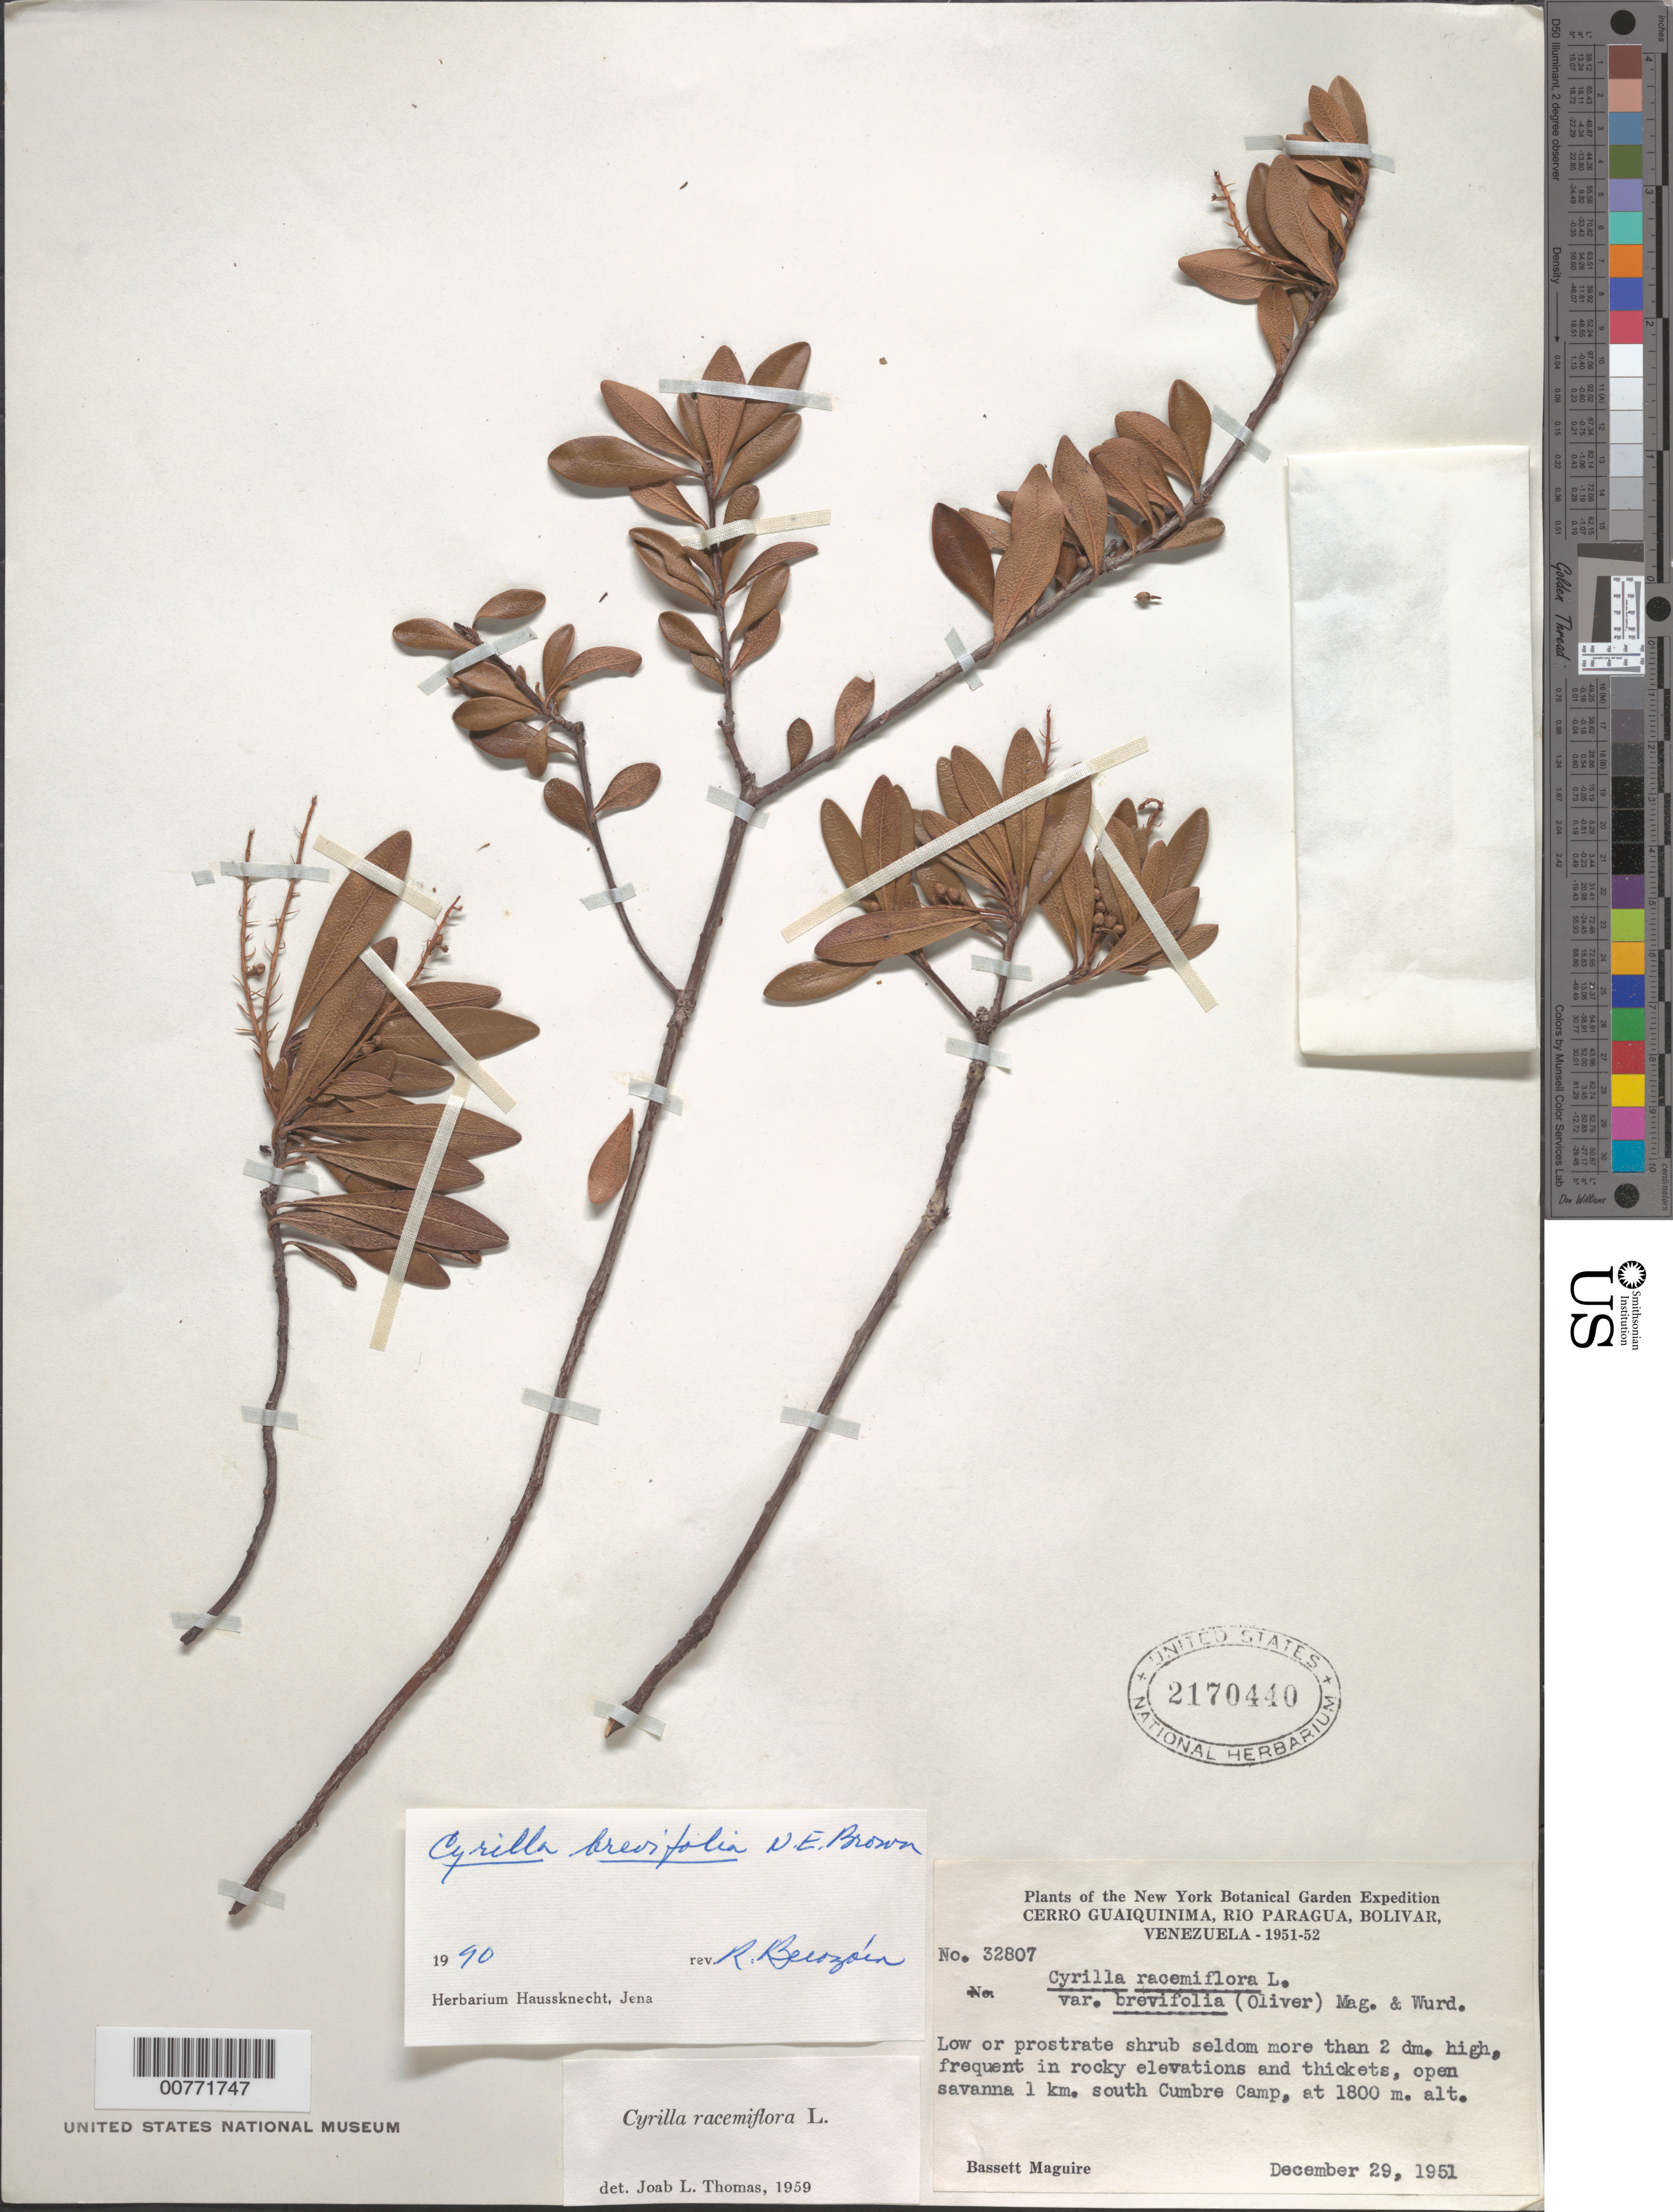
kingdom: Plantae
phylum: Tracheophyta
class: Magnoliopsida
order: Ericales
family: Cyrillaceae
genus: Cyrilla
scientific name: Cyrilla brevifolia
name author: N.E. Br.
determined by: Berozain, R.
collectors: B. Maguire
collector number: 32807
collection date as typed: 29-Dec-51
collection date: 1951-12-29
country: Venezuela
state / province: Bolívar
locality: Cerro Guaiquinima, Río Paragua, 1 km S of Cumbre Camp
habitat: Rocky elevations and thickets, open savanna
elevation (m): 1800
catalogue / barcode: US 2170440